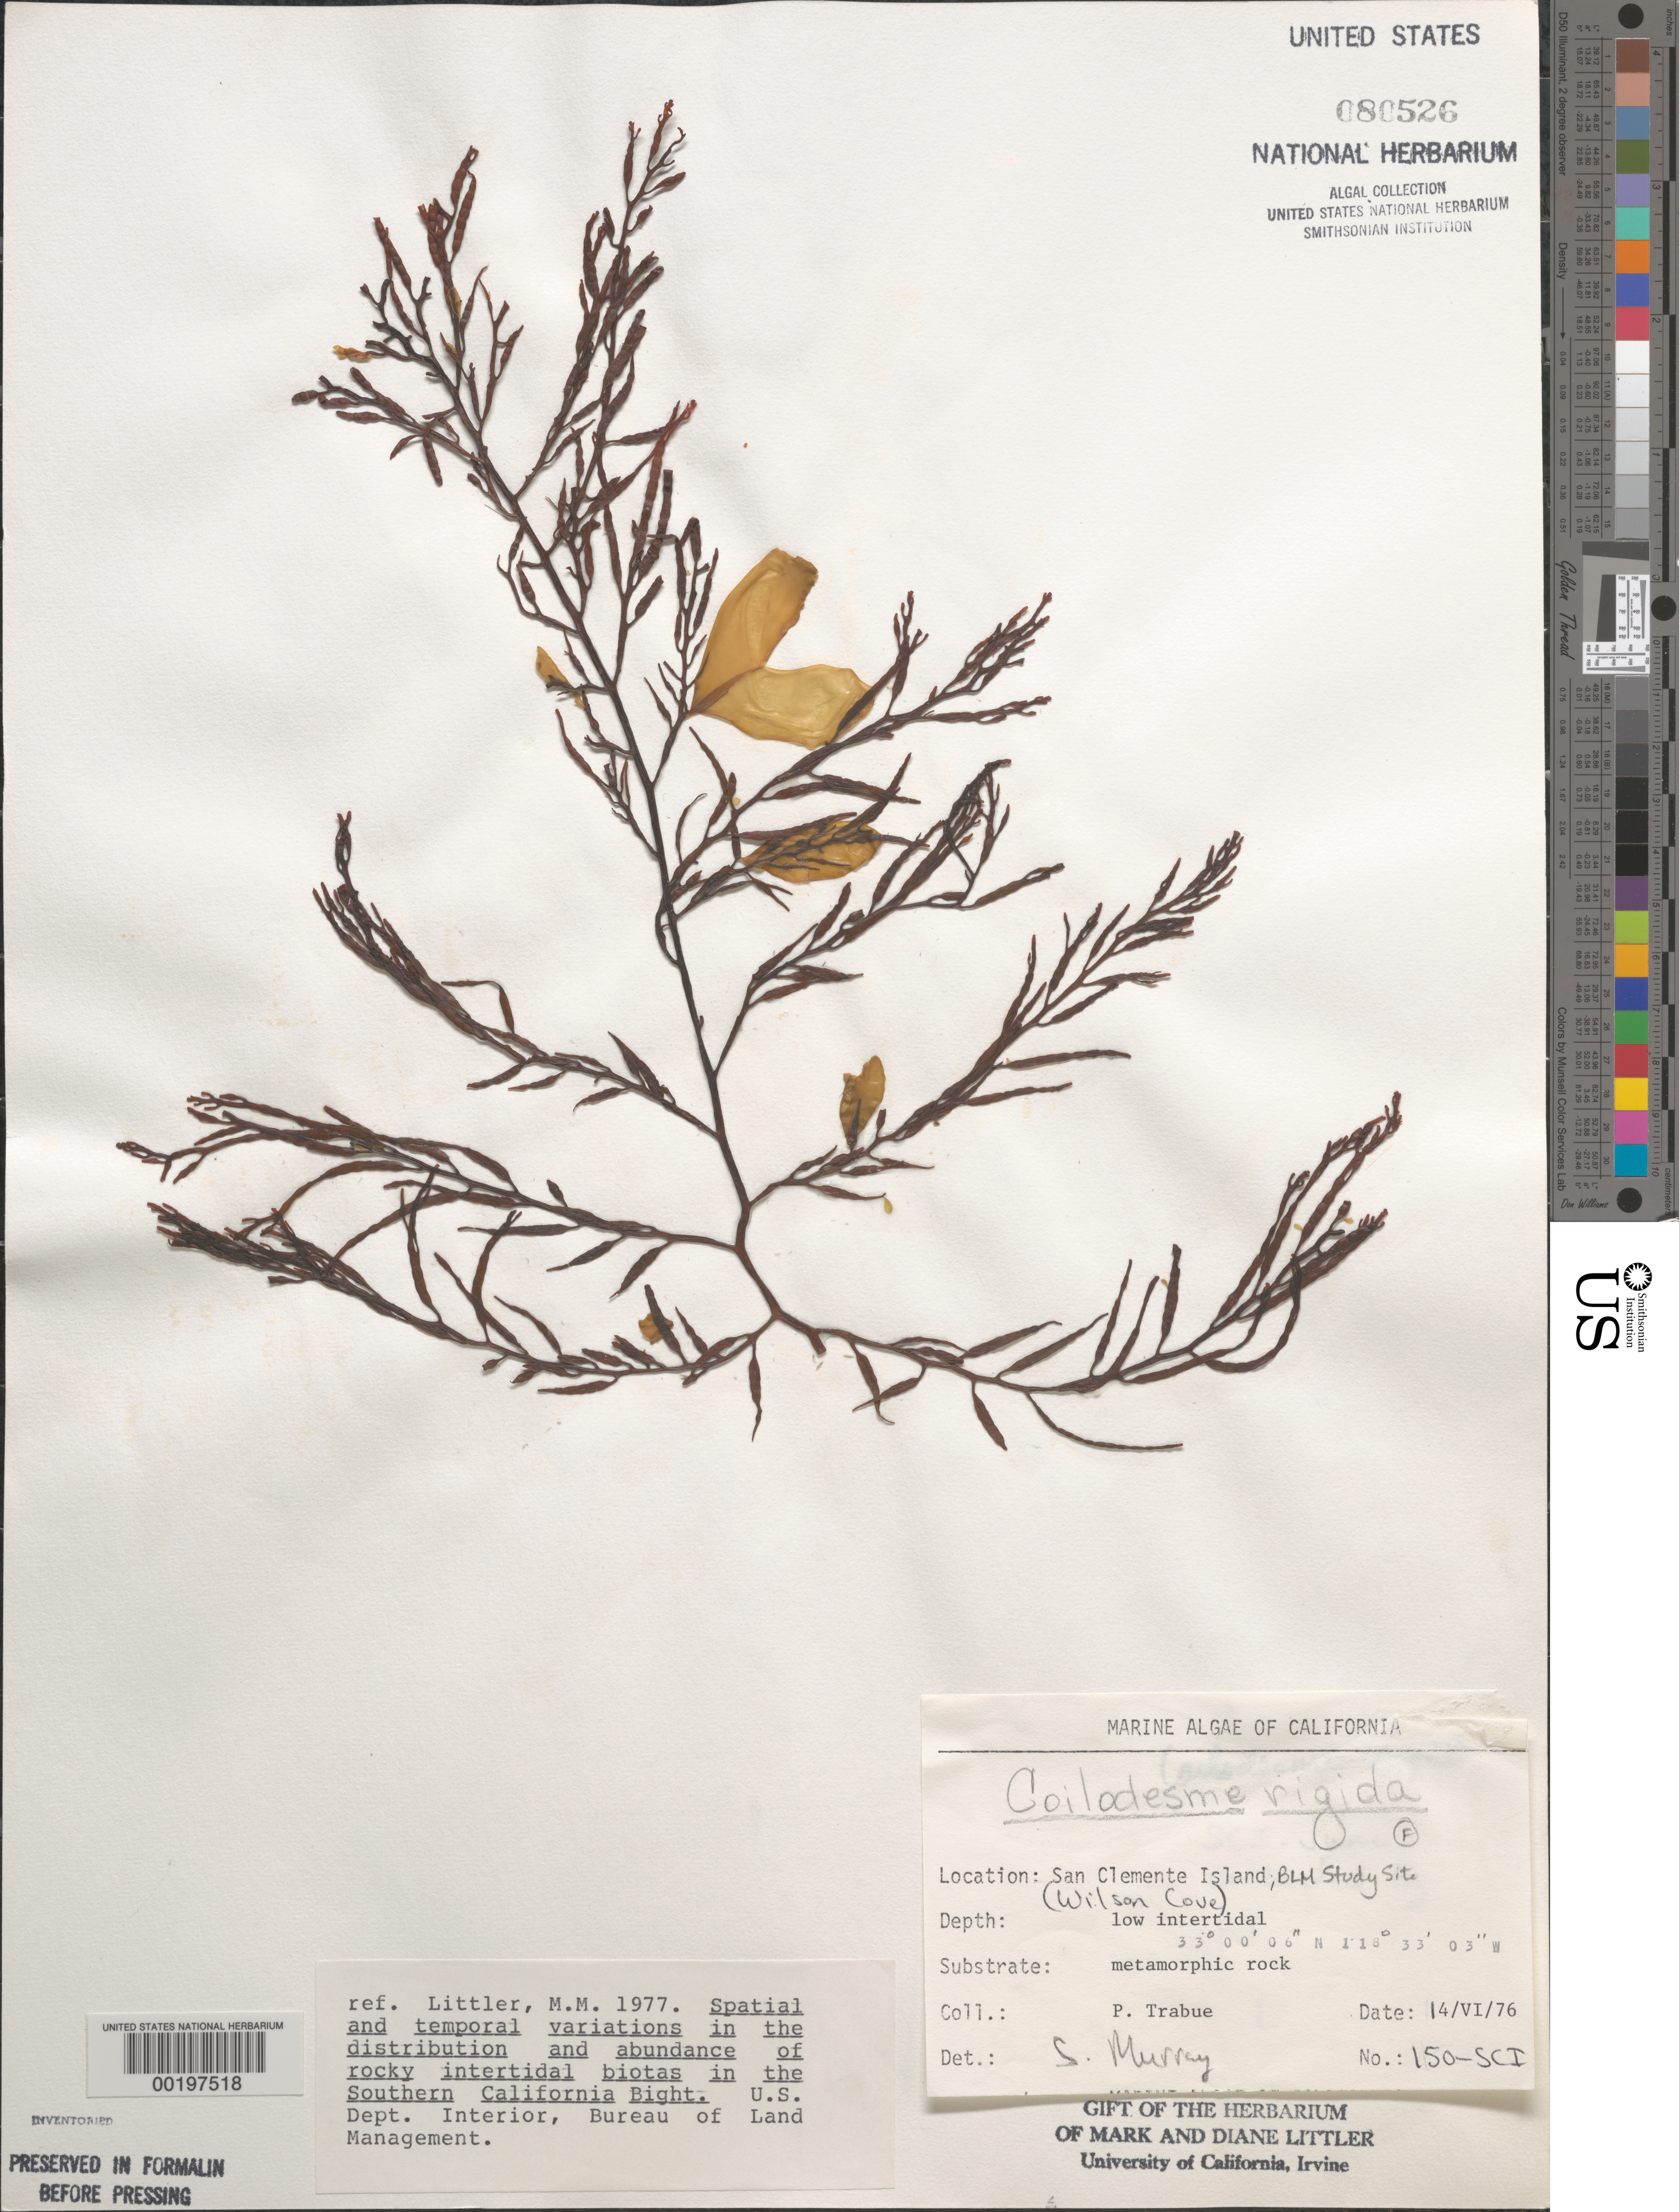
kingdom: Chromista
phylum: Ochrophyta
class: Phaeophyceae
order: Ectocarpales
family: Chordariaceae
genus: Coilodesme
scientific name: Coilodesme rigida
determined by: Murray, S. N.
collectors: P. J. Trabue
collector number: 150-SCI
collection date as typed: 14 Jun 1976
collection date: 1976-06-14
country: United States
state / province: California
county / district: Los Angeles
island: San Clemente Island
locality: Wilson Cove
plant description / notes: BLM-SOCALBIGHT Rocky Intertidal Survey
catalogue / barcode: US 80526